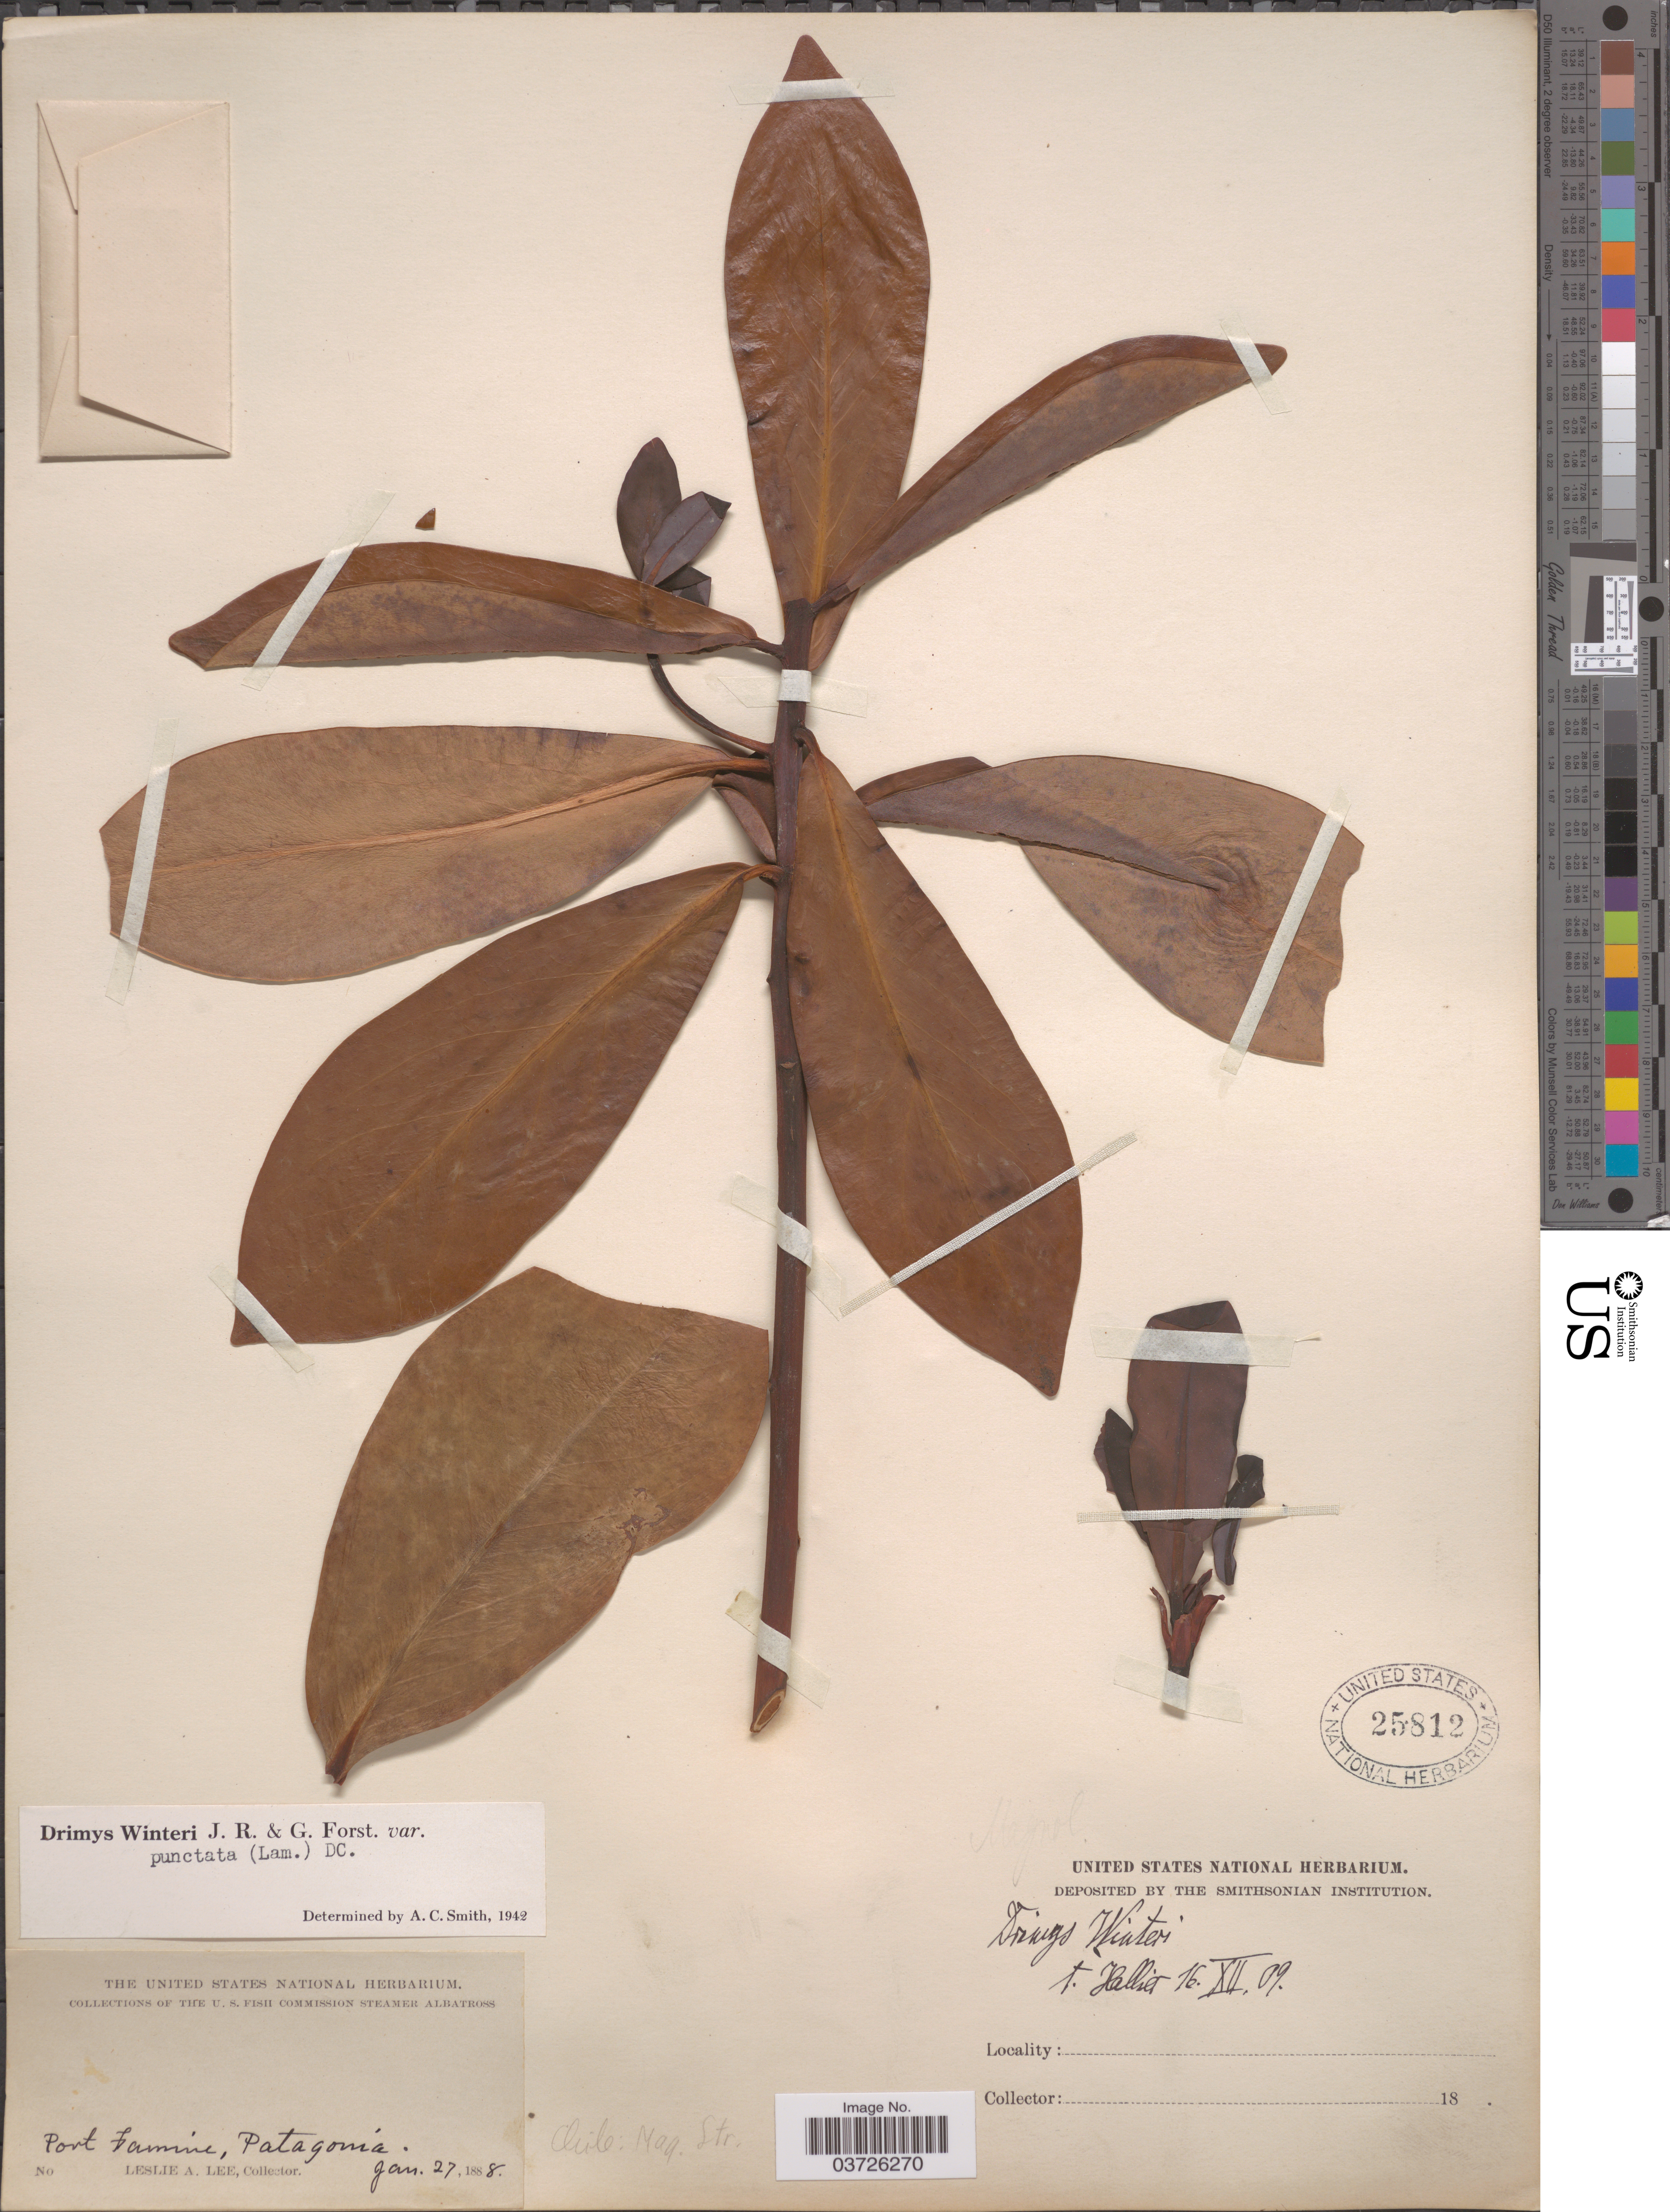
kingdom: Plantae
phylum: Tracheophyta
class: Magnoliopsida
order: Canellales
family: Winteraceae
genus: Drimys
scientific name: Drimys winteri var. winteri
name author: J.R. Forst. & G. Forst.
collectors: L. Lee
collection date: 1888-01-27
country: Chile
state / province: Magallanes y de la Antártica Chilena (XII)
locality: Port Famine, Patagonia. Mag. Str.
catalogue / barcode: US 25812